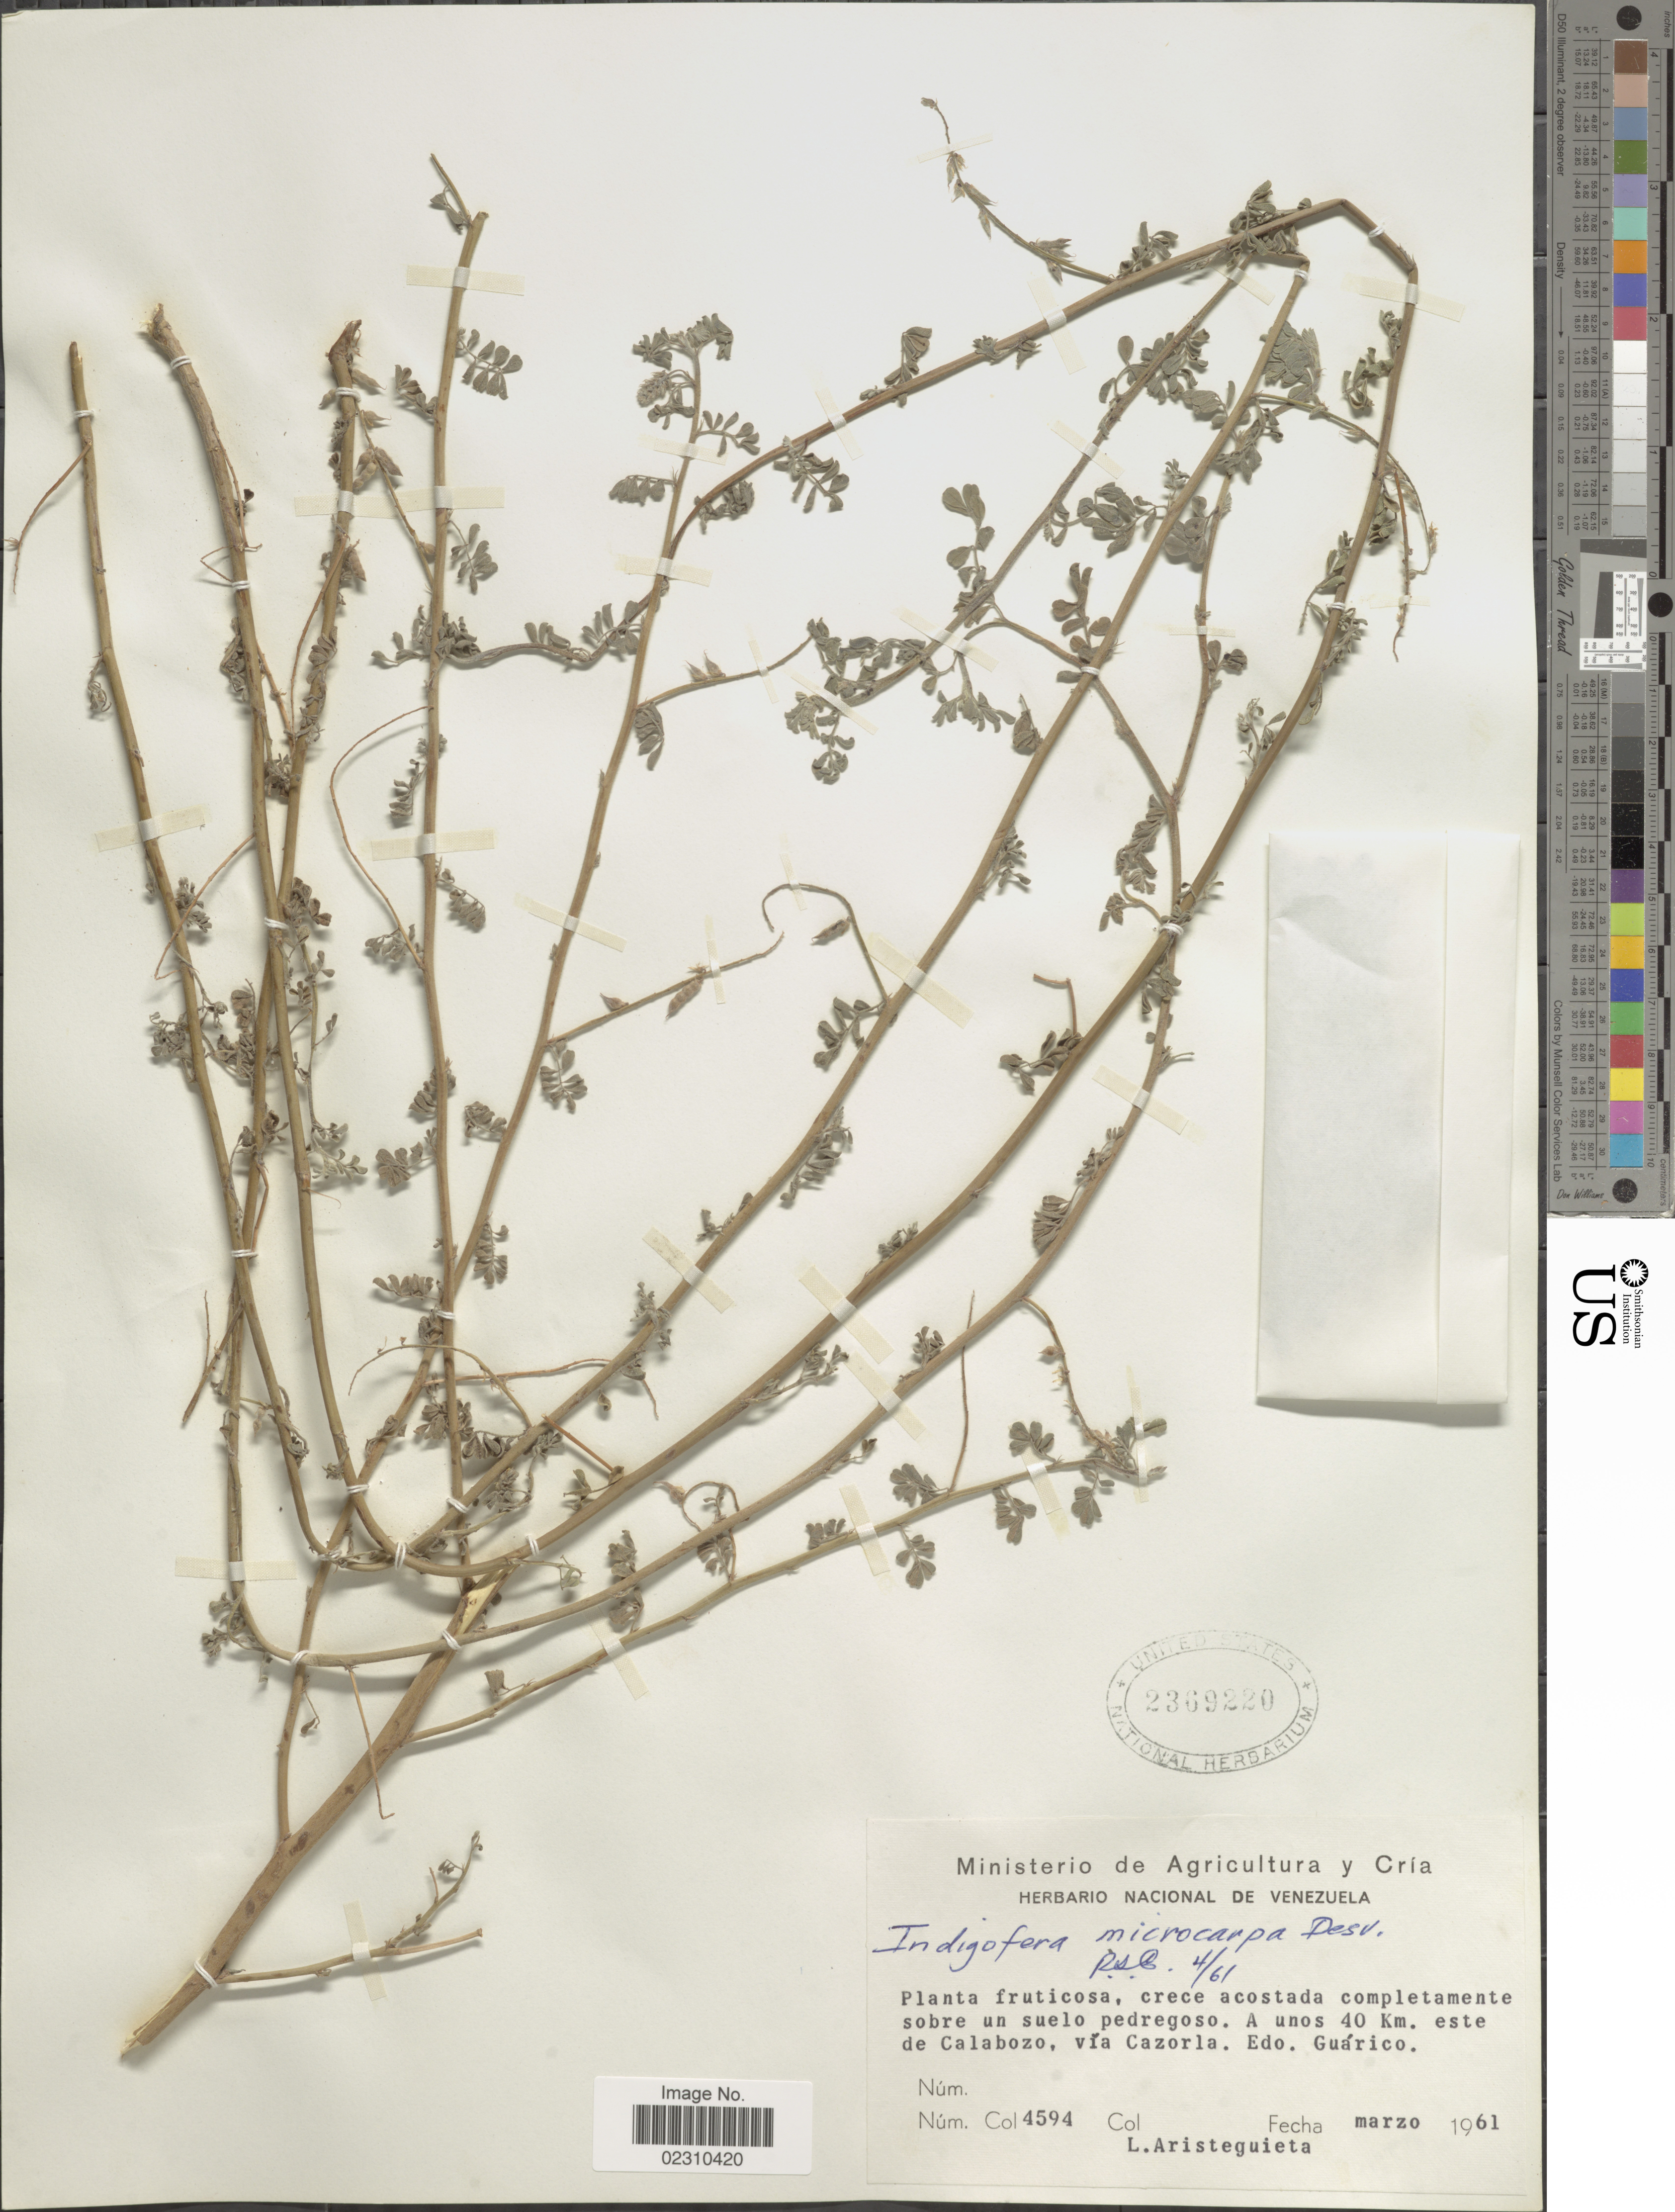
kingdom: Plantae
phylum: Tracheophyta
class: Magnoliopsida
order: Fabales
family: Fabaceae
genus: Indigofera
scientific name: Indigofera microcarpa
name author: Desv.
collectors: L. Aristeguieta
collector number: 4594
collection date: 1961-03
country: Venezuela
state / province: Guárico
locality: A unos 40 Km. este de Calabozo, via Carorla. Edo. Guarico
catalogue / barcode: US 2369220